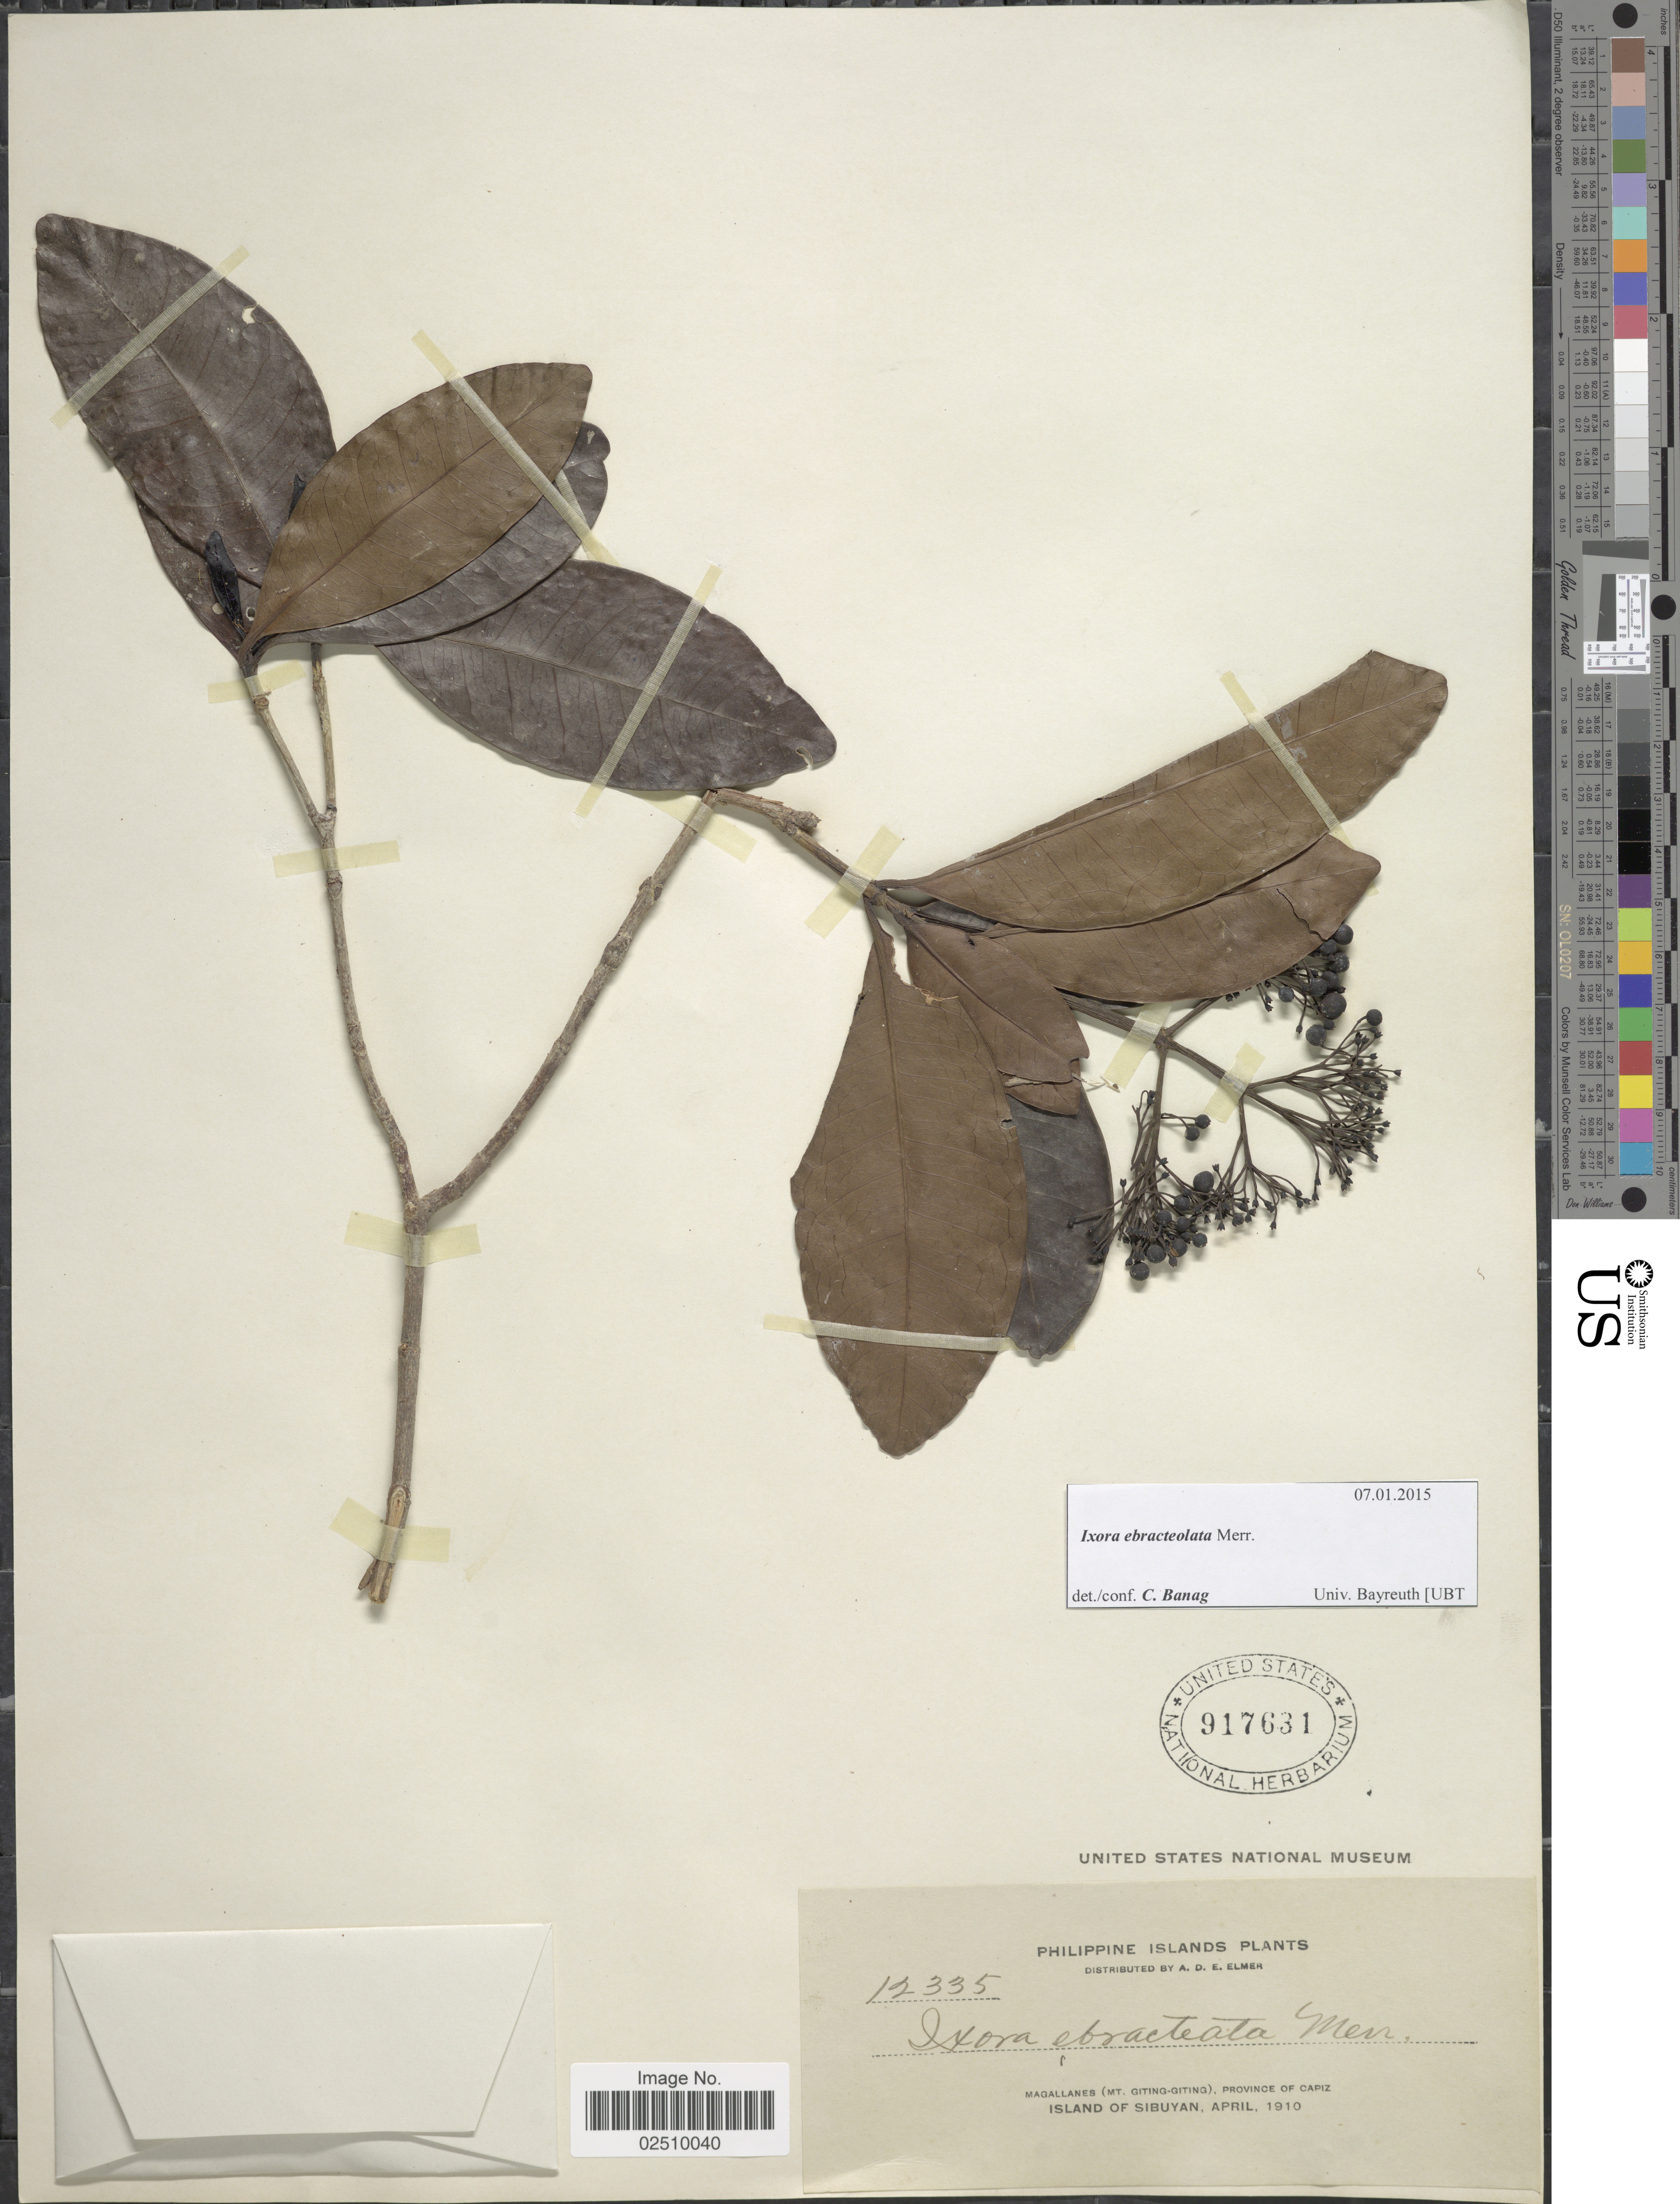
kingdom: Plantae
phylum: Tracheophyta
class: Magnoliopsida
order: Gentianales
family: Rubiaceae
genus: Ixora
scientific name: Ixora ebracteolata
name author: Merr.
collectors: A. D. E. Elmer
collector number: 12335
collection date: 1910-04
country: Philippines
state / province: Western Visayas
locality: Magallanes (Mt. Giting-Giting), Province of Capiz, Island of Sibuyan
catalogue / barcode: US 917631